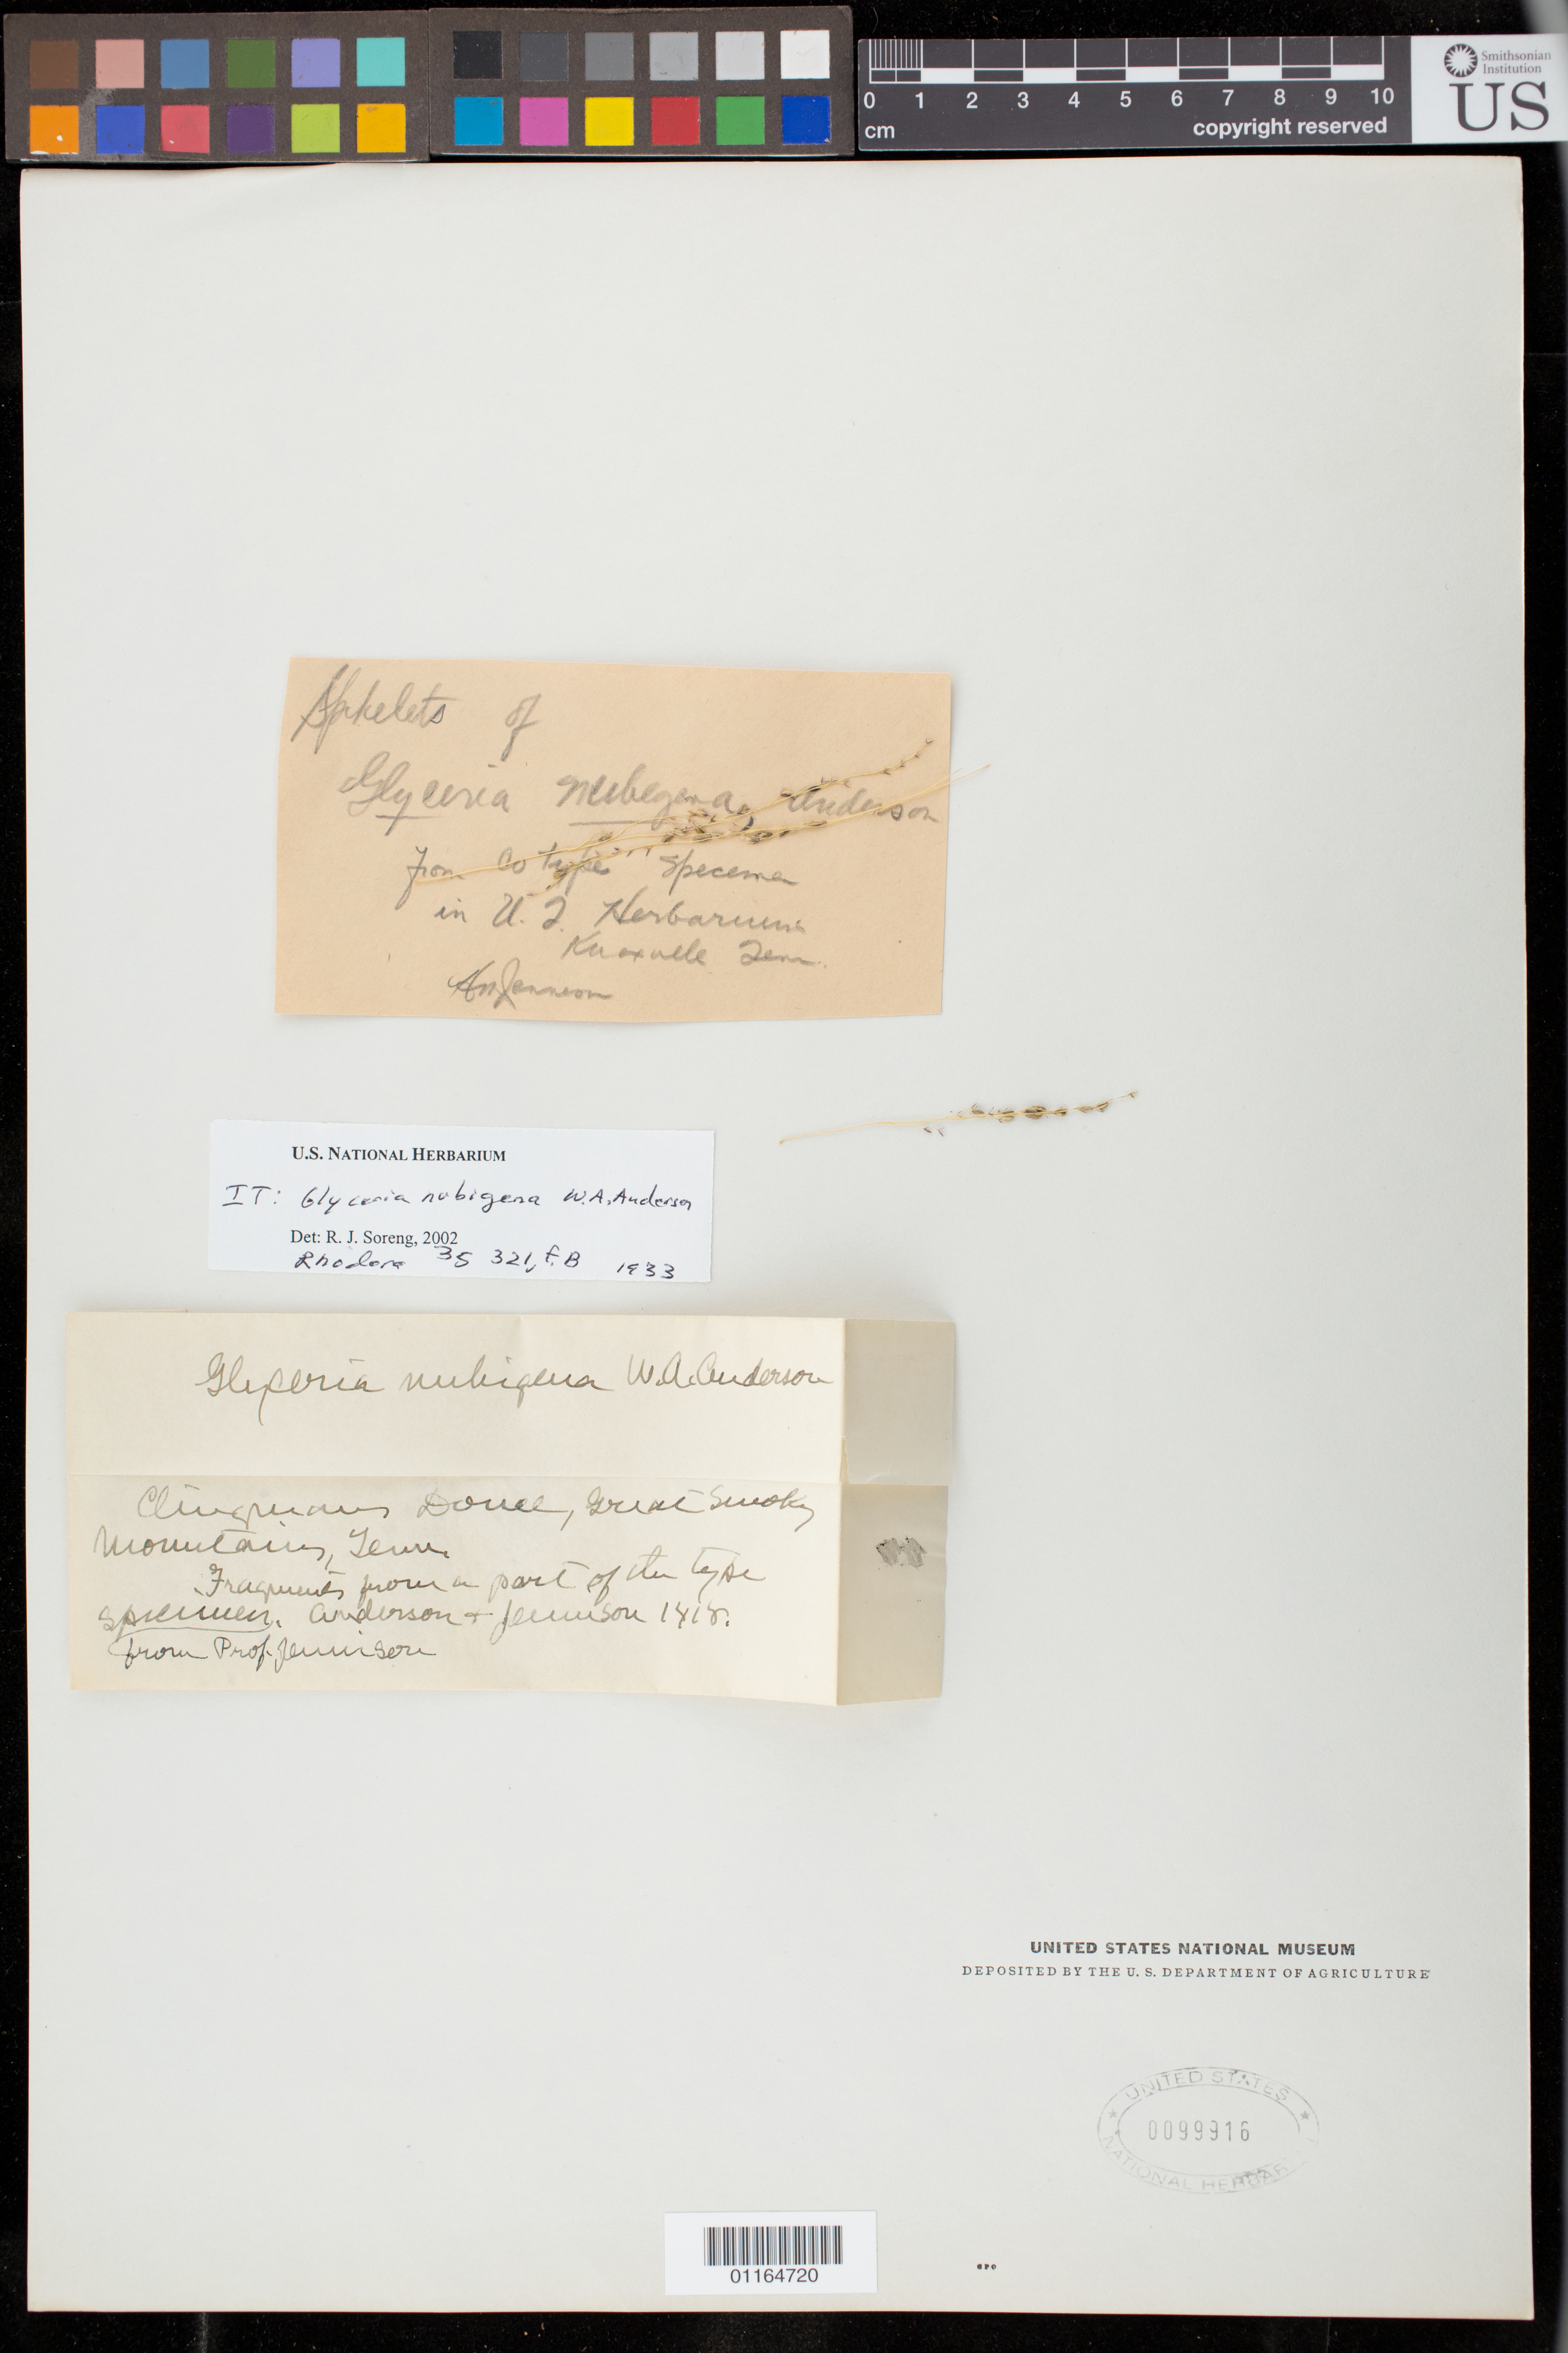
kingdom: Plantae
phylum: Tracheophyta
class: Liliopsida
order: Poales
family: Poaceae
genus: Glyceria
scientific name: Glyceria nubigena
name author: W.A. Anderson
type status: Type Collection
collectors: W. A. Anderson & H. Jennison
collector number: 1418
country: United States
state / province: Tennessee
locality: Clingman's Dome, Great Smoky Mountains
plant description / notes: Fragmentary material of type specimen ex herb. unknown ("from Prof. Jennison"). Protologue does not designate a holotype, "Duplicates of the type collection, Anderson and Jennison, no. 1418, have been placed in the herbarium of the University of Tennessee and in the Gray Herbarium" (i.e., syntypes).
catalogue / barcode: US 99916